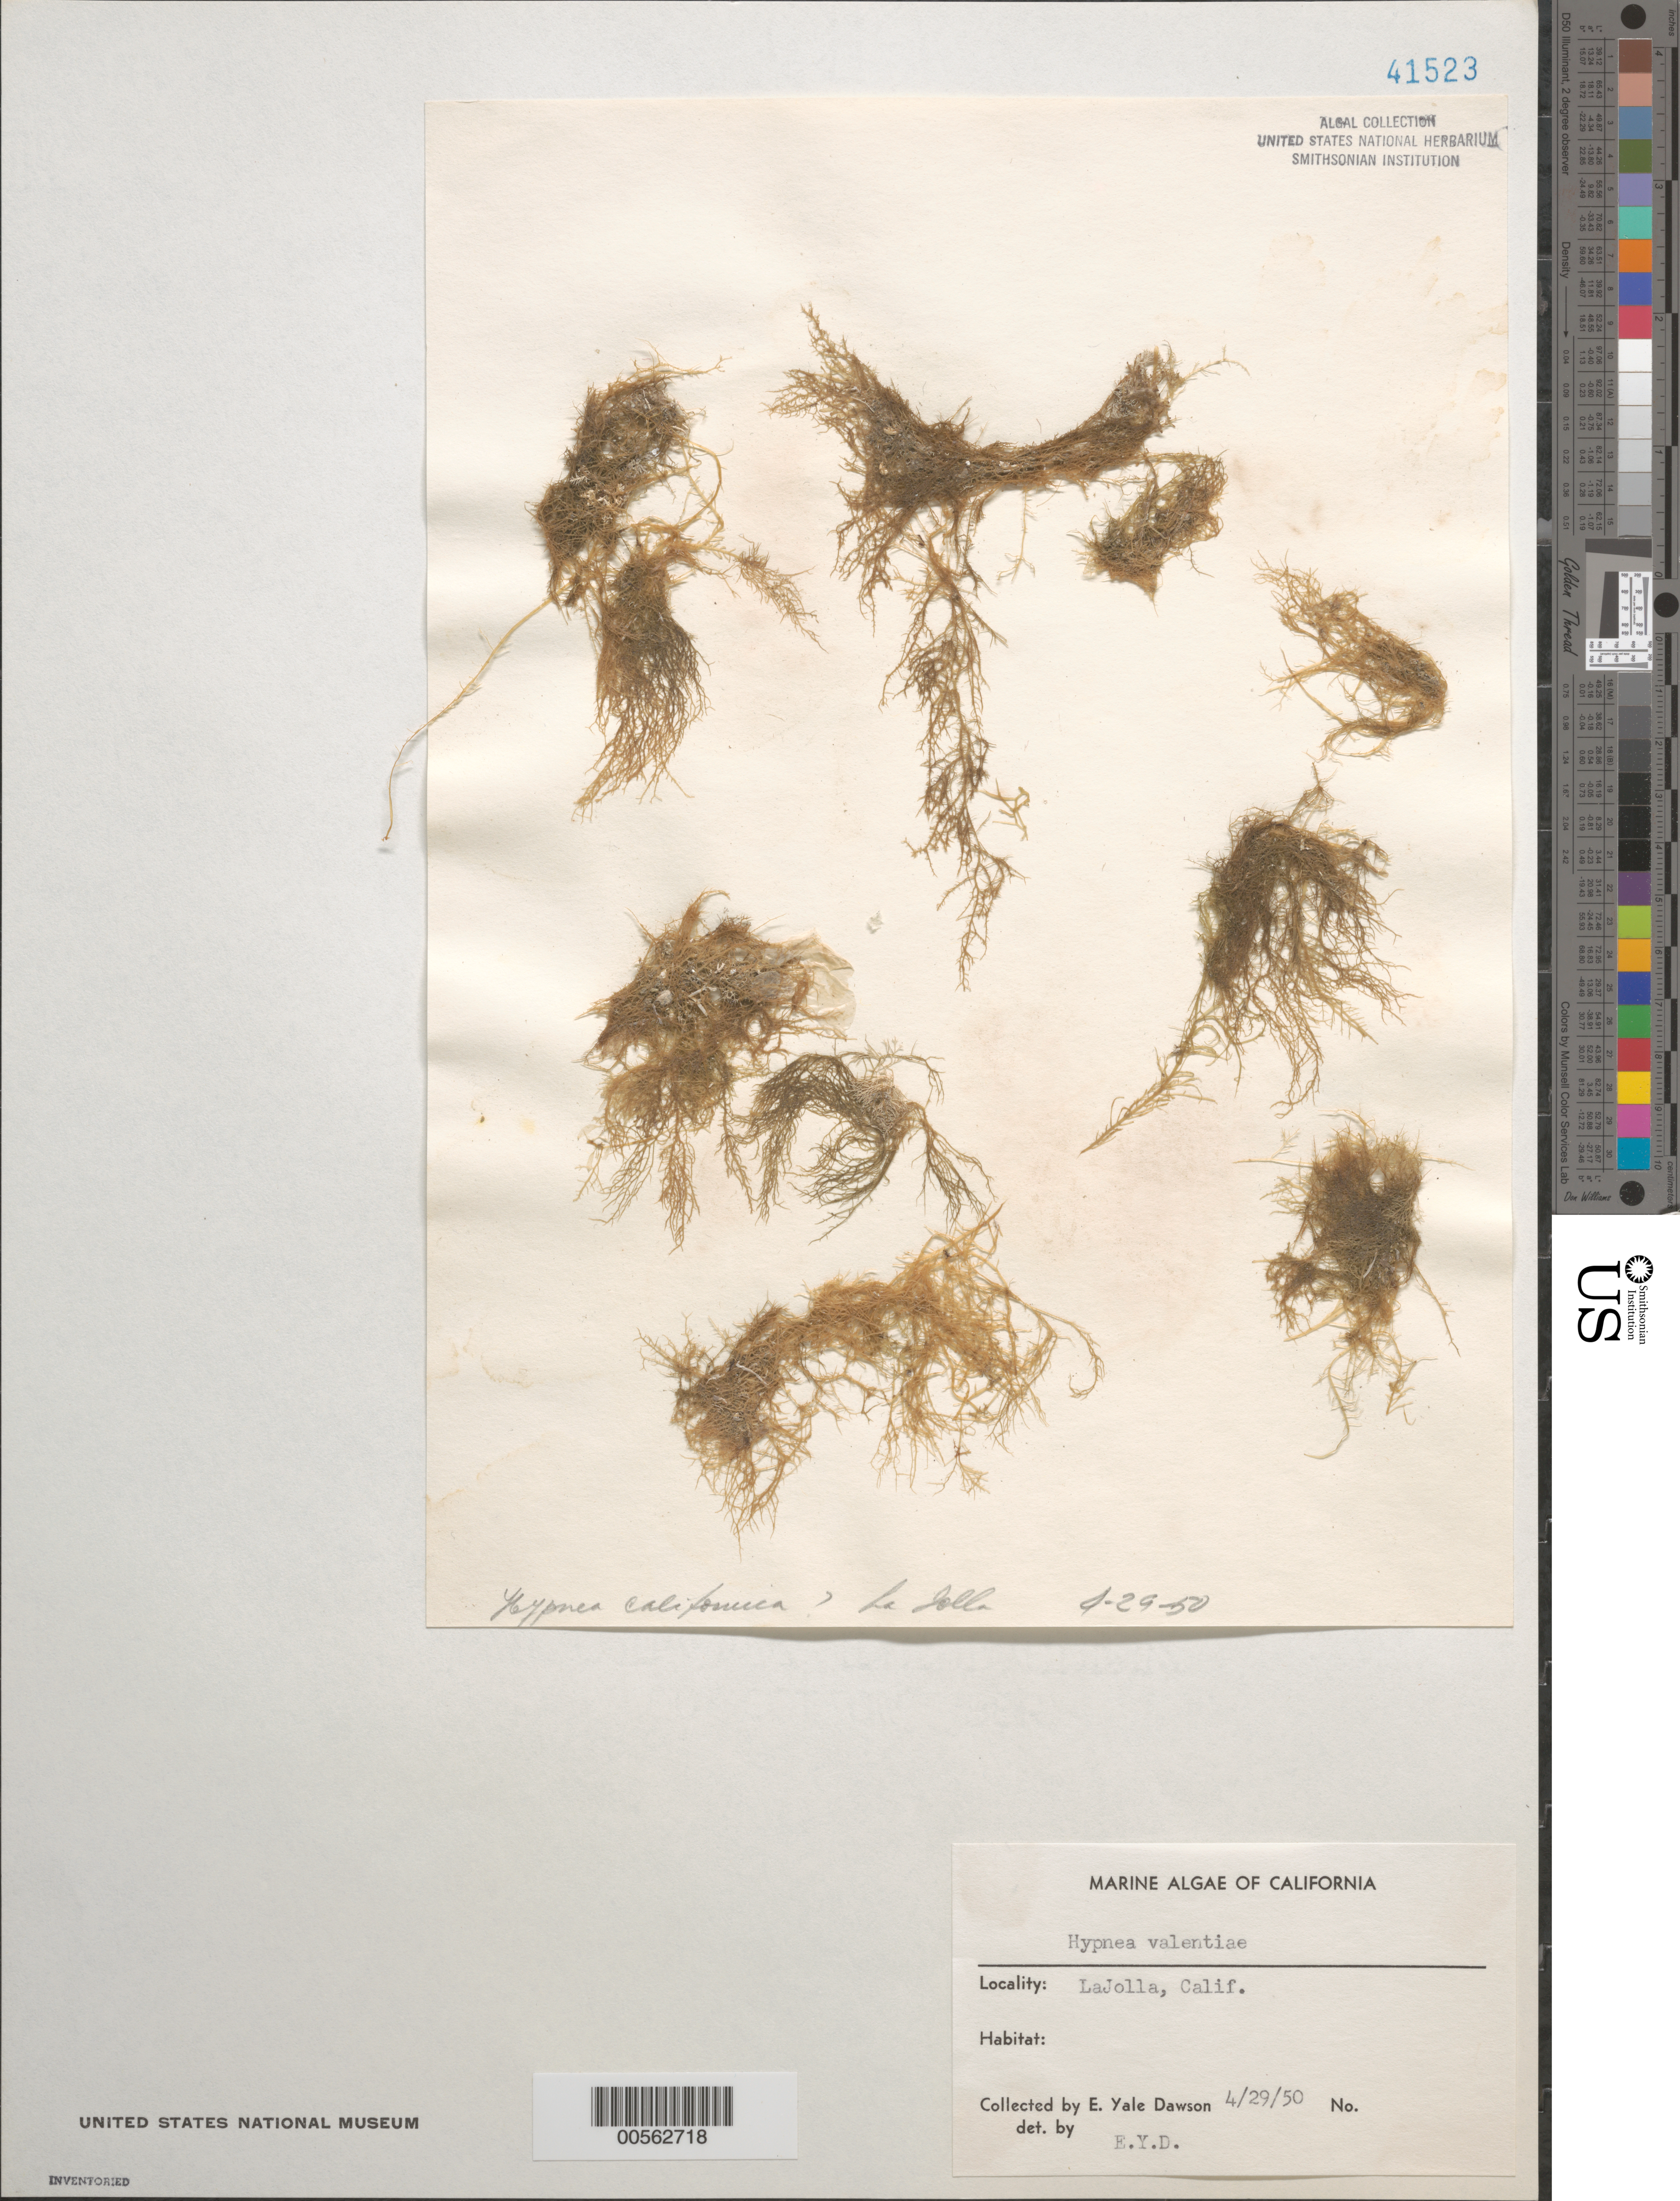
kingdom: Plantae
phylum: Rhodophyta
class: Florideophyceae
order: Gigartinales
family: Cystocloniaceae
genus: Hypnea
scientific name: Hypnea valentiae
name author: (Turner) Mont.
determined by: Dawson, E. Y.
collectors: E. Y. Dawson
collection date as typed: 29 Apr 1950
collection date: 1950-04-29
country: United States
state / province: California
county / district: San Diego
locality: La Jolla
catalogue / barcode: US 41523